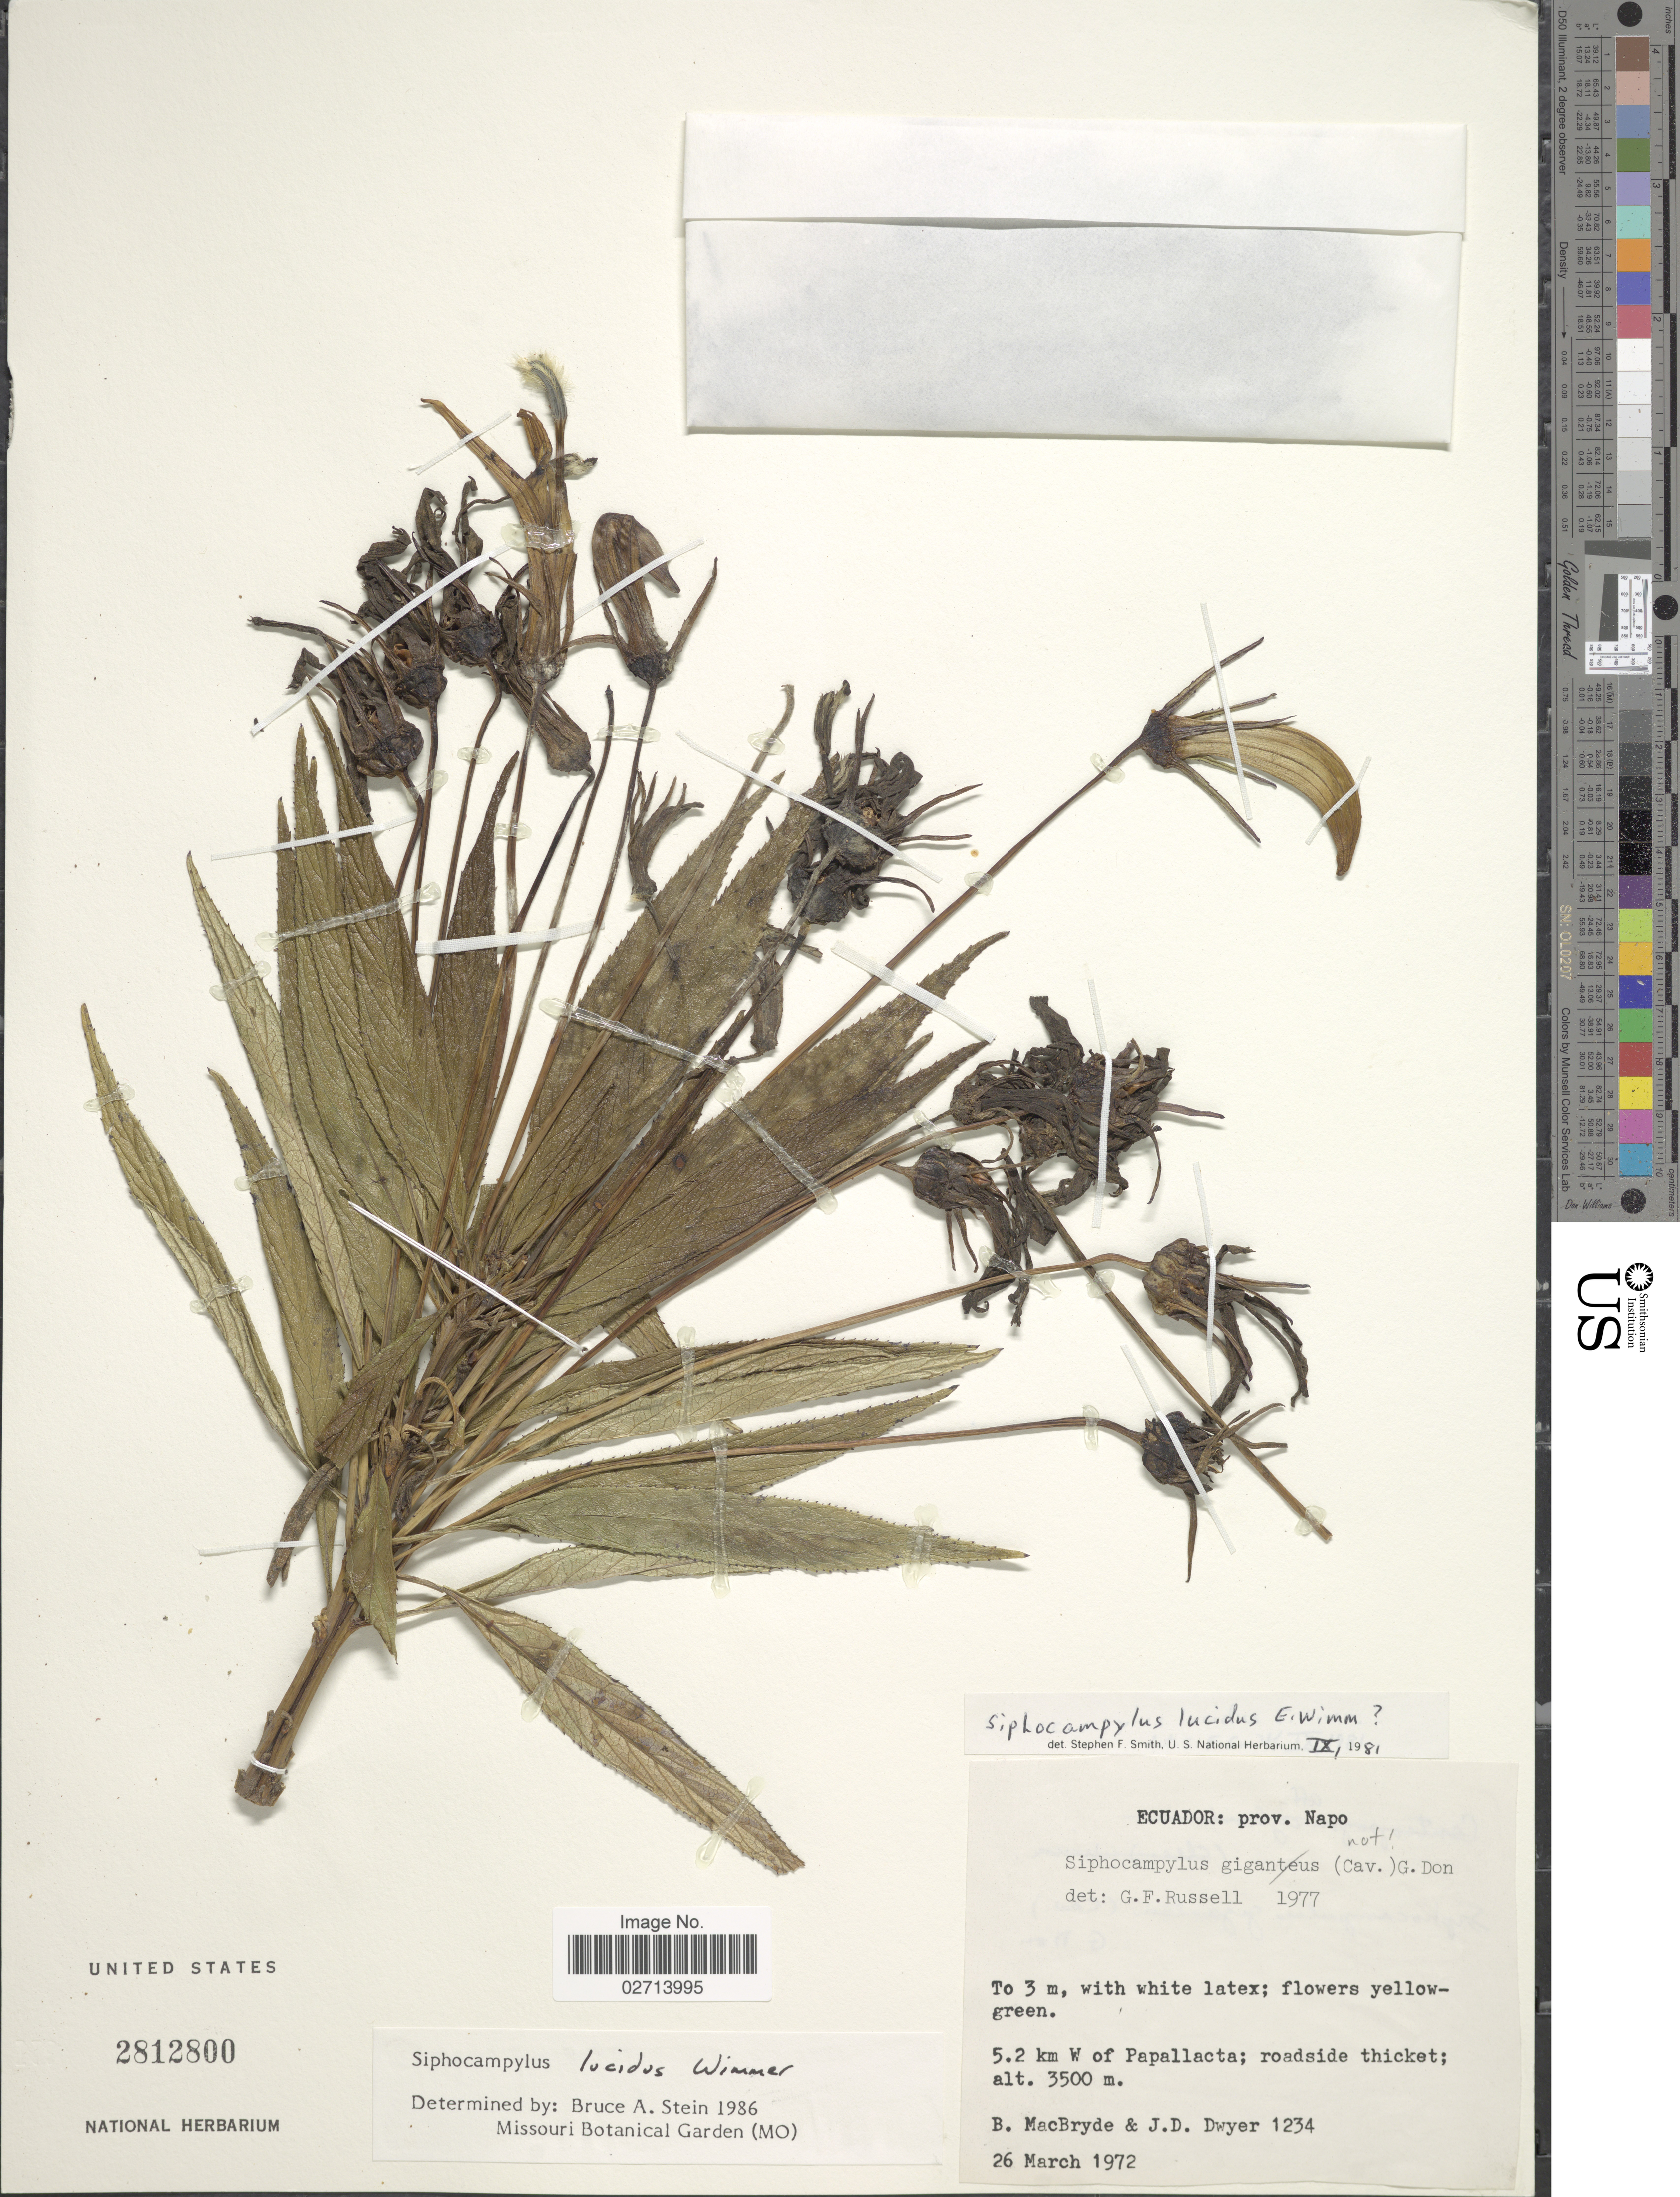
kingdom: Plantae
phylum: Tracheophyta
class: Magnoliopsida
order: Asterales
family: Campanulaceae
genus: Siphocampylus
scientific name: Siphocampylus lucidus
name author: E. Wimm.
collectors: B. MacBryde & J. D. Dwyer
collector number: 1234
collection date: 1972-03-26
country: Ecuador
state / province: Napo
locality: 5.2 km W of Papallacta; roadside thicket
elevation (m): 3500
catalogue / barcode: US 2812800